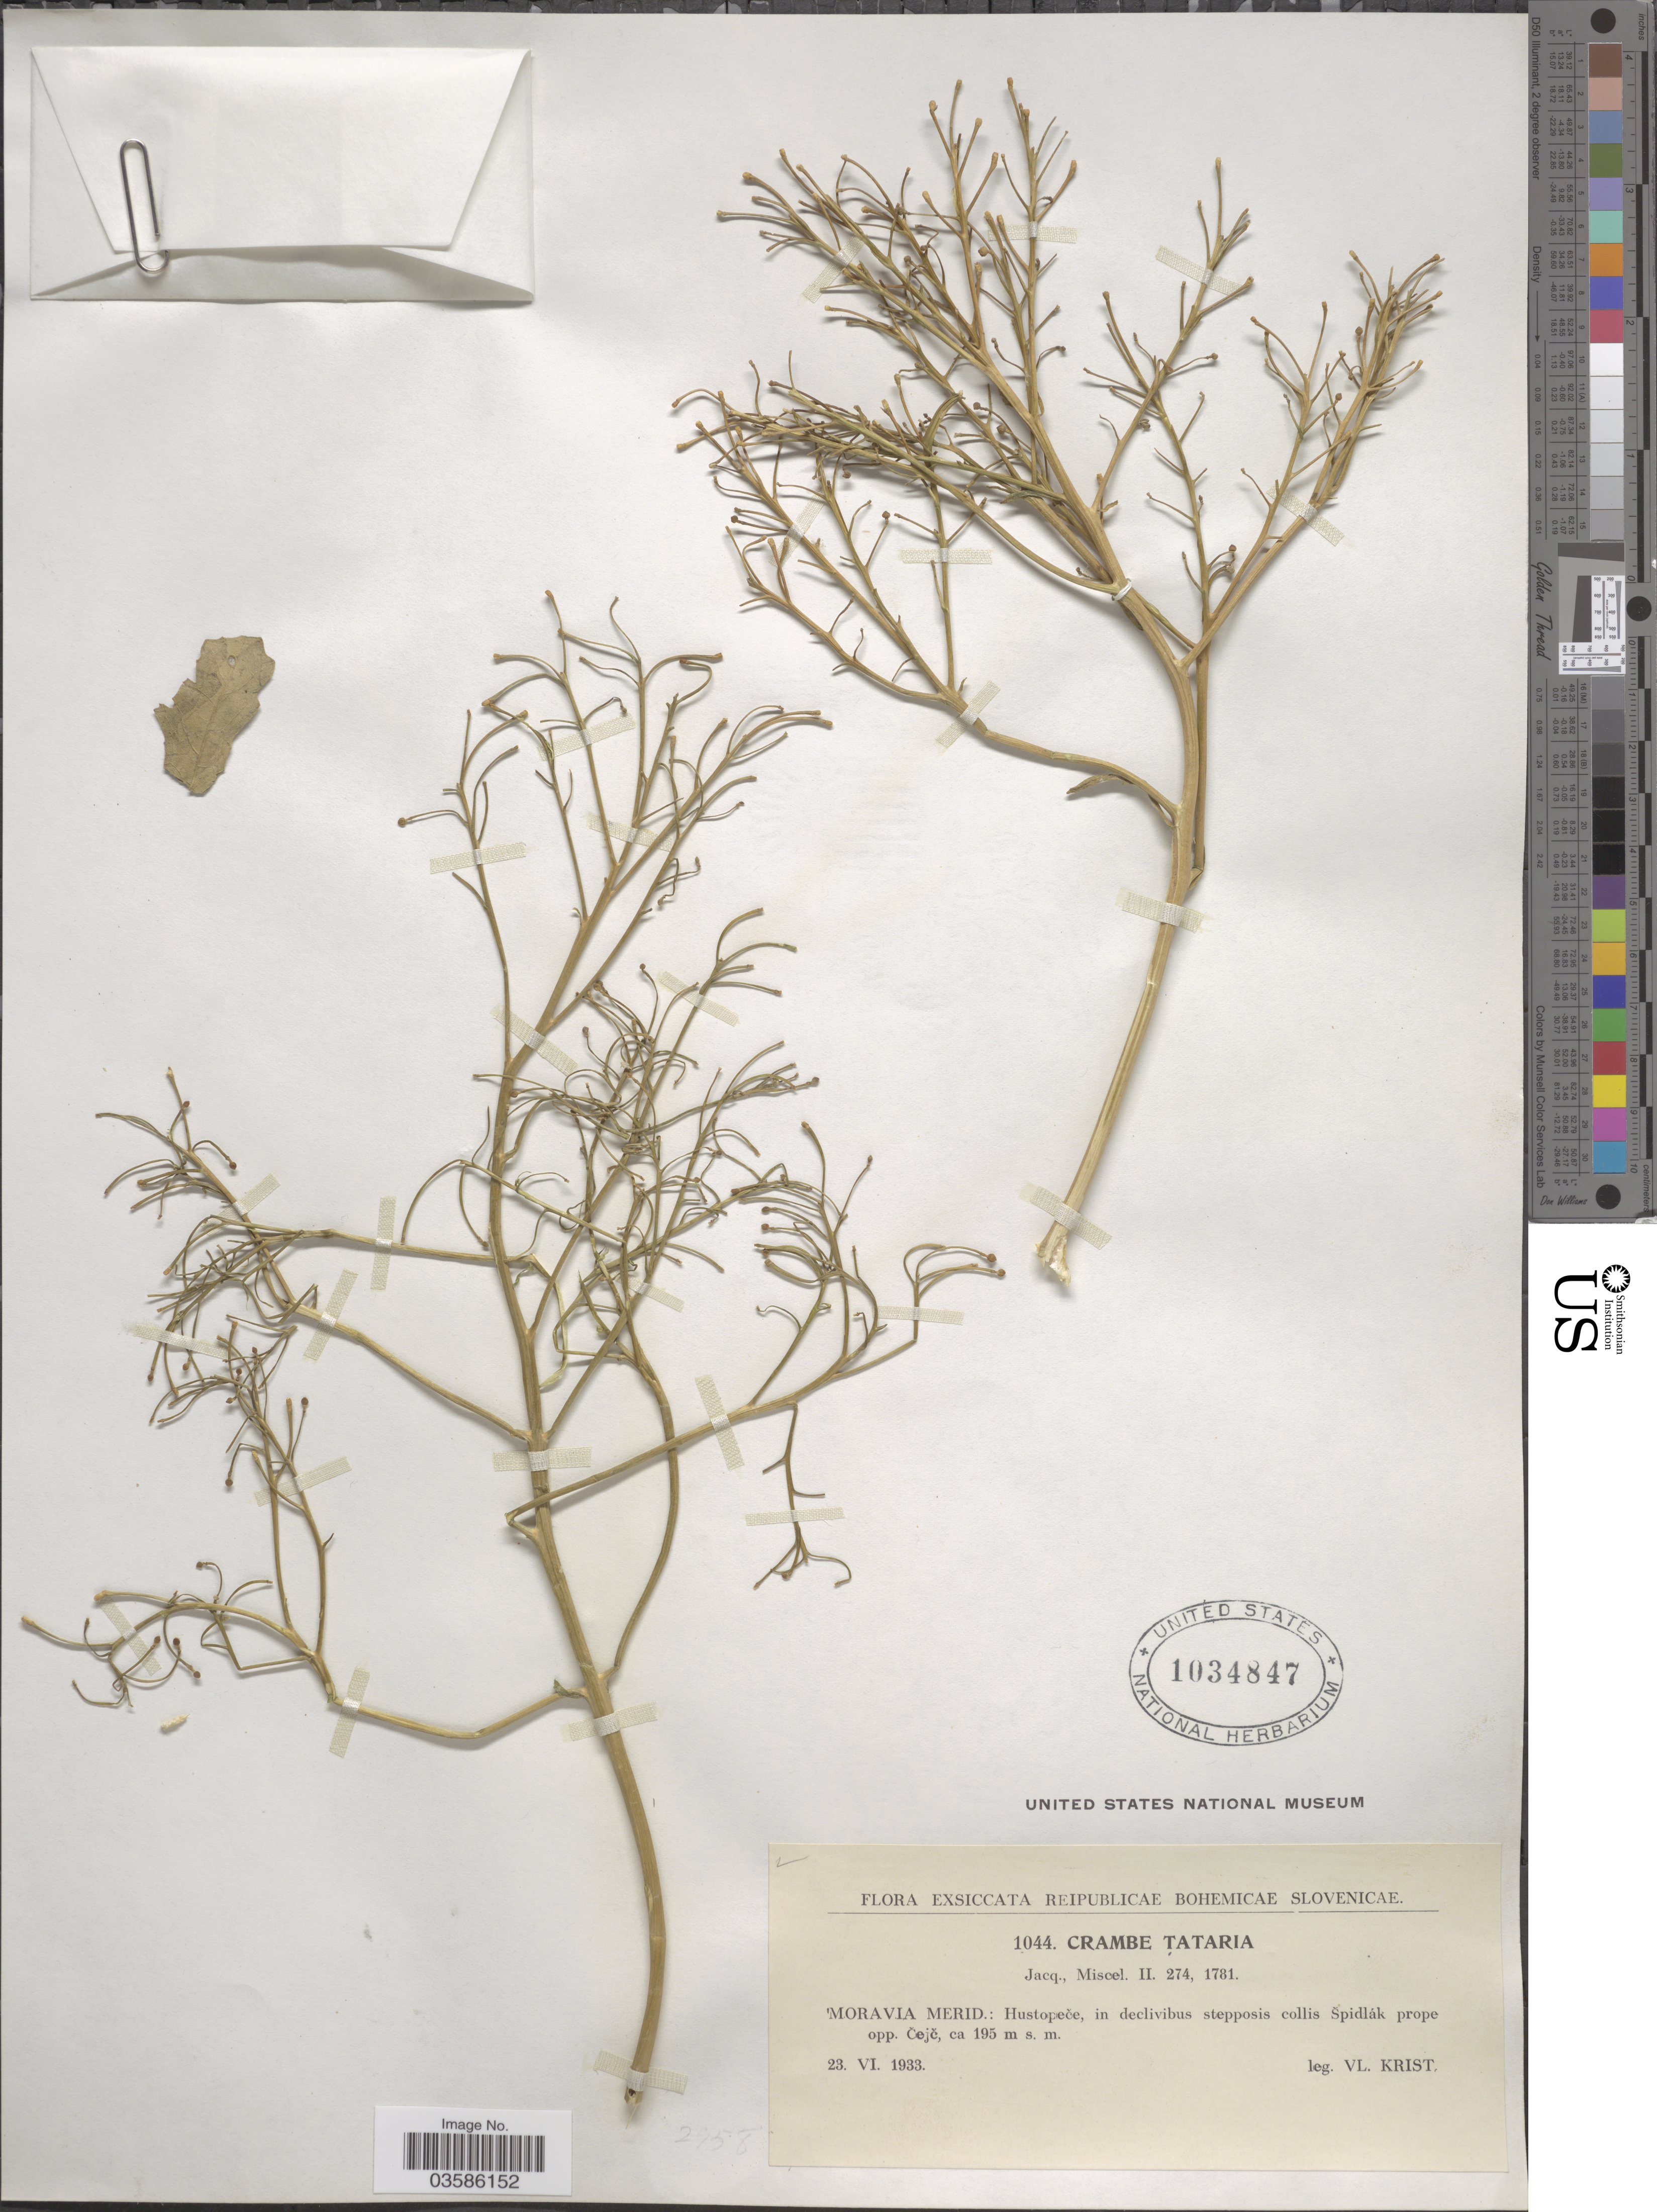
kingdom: Plantae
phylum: Tracheophyta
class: Magnoliopsida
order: Brassicales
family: Brassicaceae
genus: Crambe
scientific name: Crambe tataria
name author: Sebeók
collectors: V. Krist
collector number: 1044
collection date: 1933-06-23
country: Czechia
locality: Moravia Merid.: Hustopece, in declivibus stepposis collis Spidlák prope opp. Cejc.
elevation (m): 195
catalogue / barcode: US 1034847